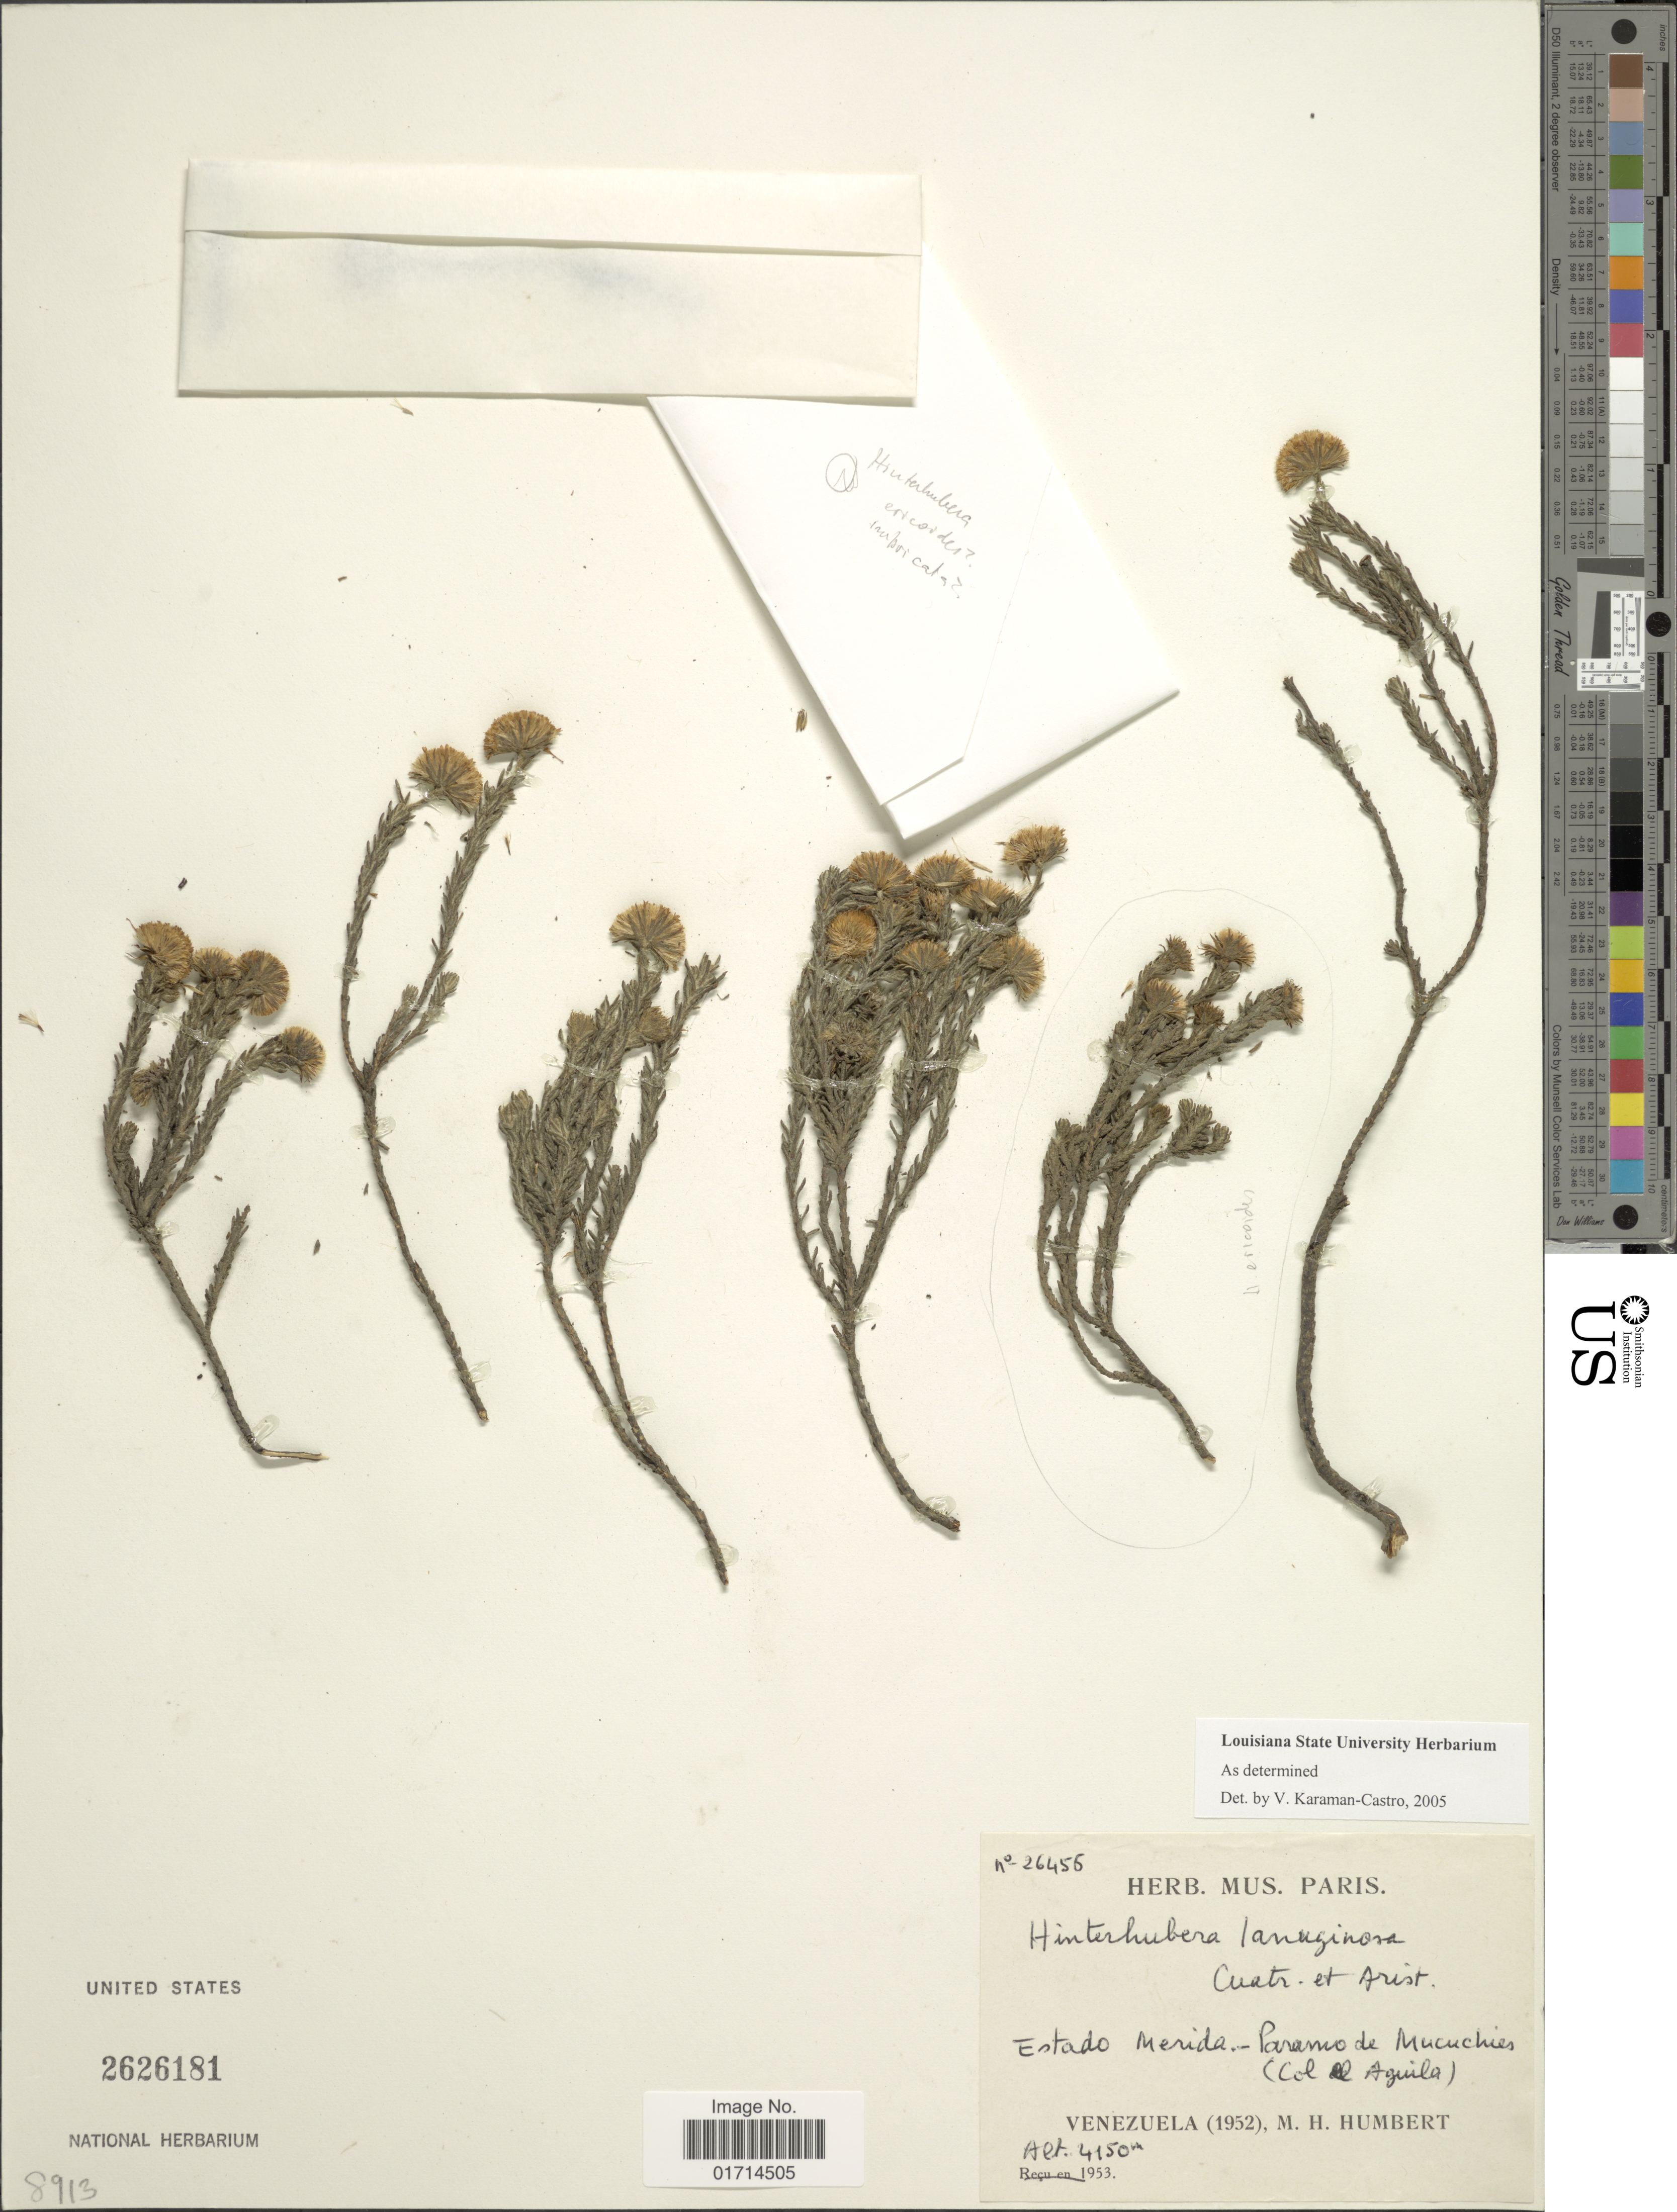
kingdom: Plantae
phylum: Tracheophyta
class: Magnoliopsida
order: Asterales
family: Asteraceae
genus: Hinterhubera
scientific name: Hinterhubera lanuginosa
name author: Cuatrec. & Aristeg.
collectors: H. Humbert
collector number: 26456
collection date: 1952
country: Venezuela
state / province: Mérida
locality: Paramo de Mucuchies (Col Aguila)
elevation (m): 4150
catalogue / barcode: US 2626181